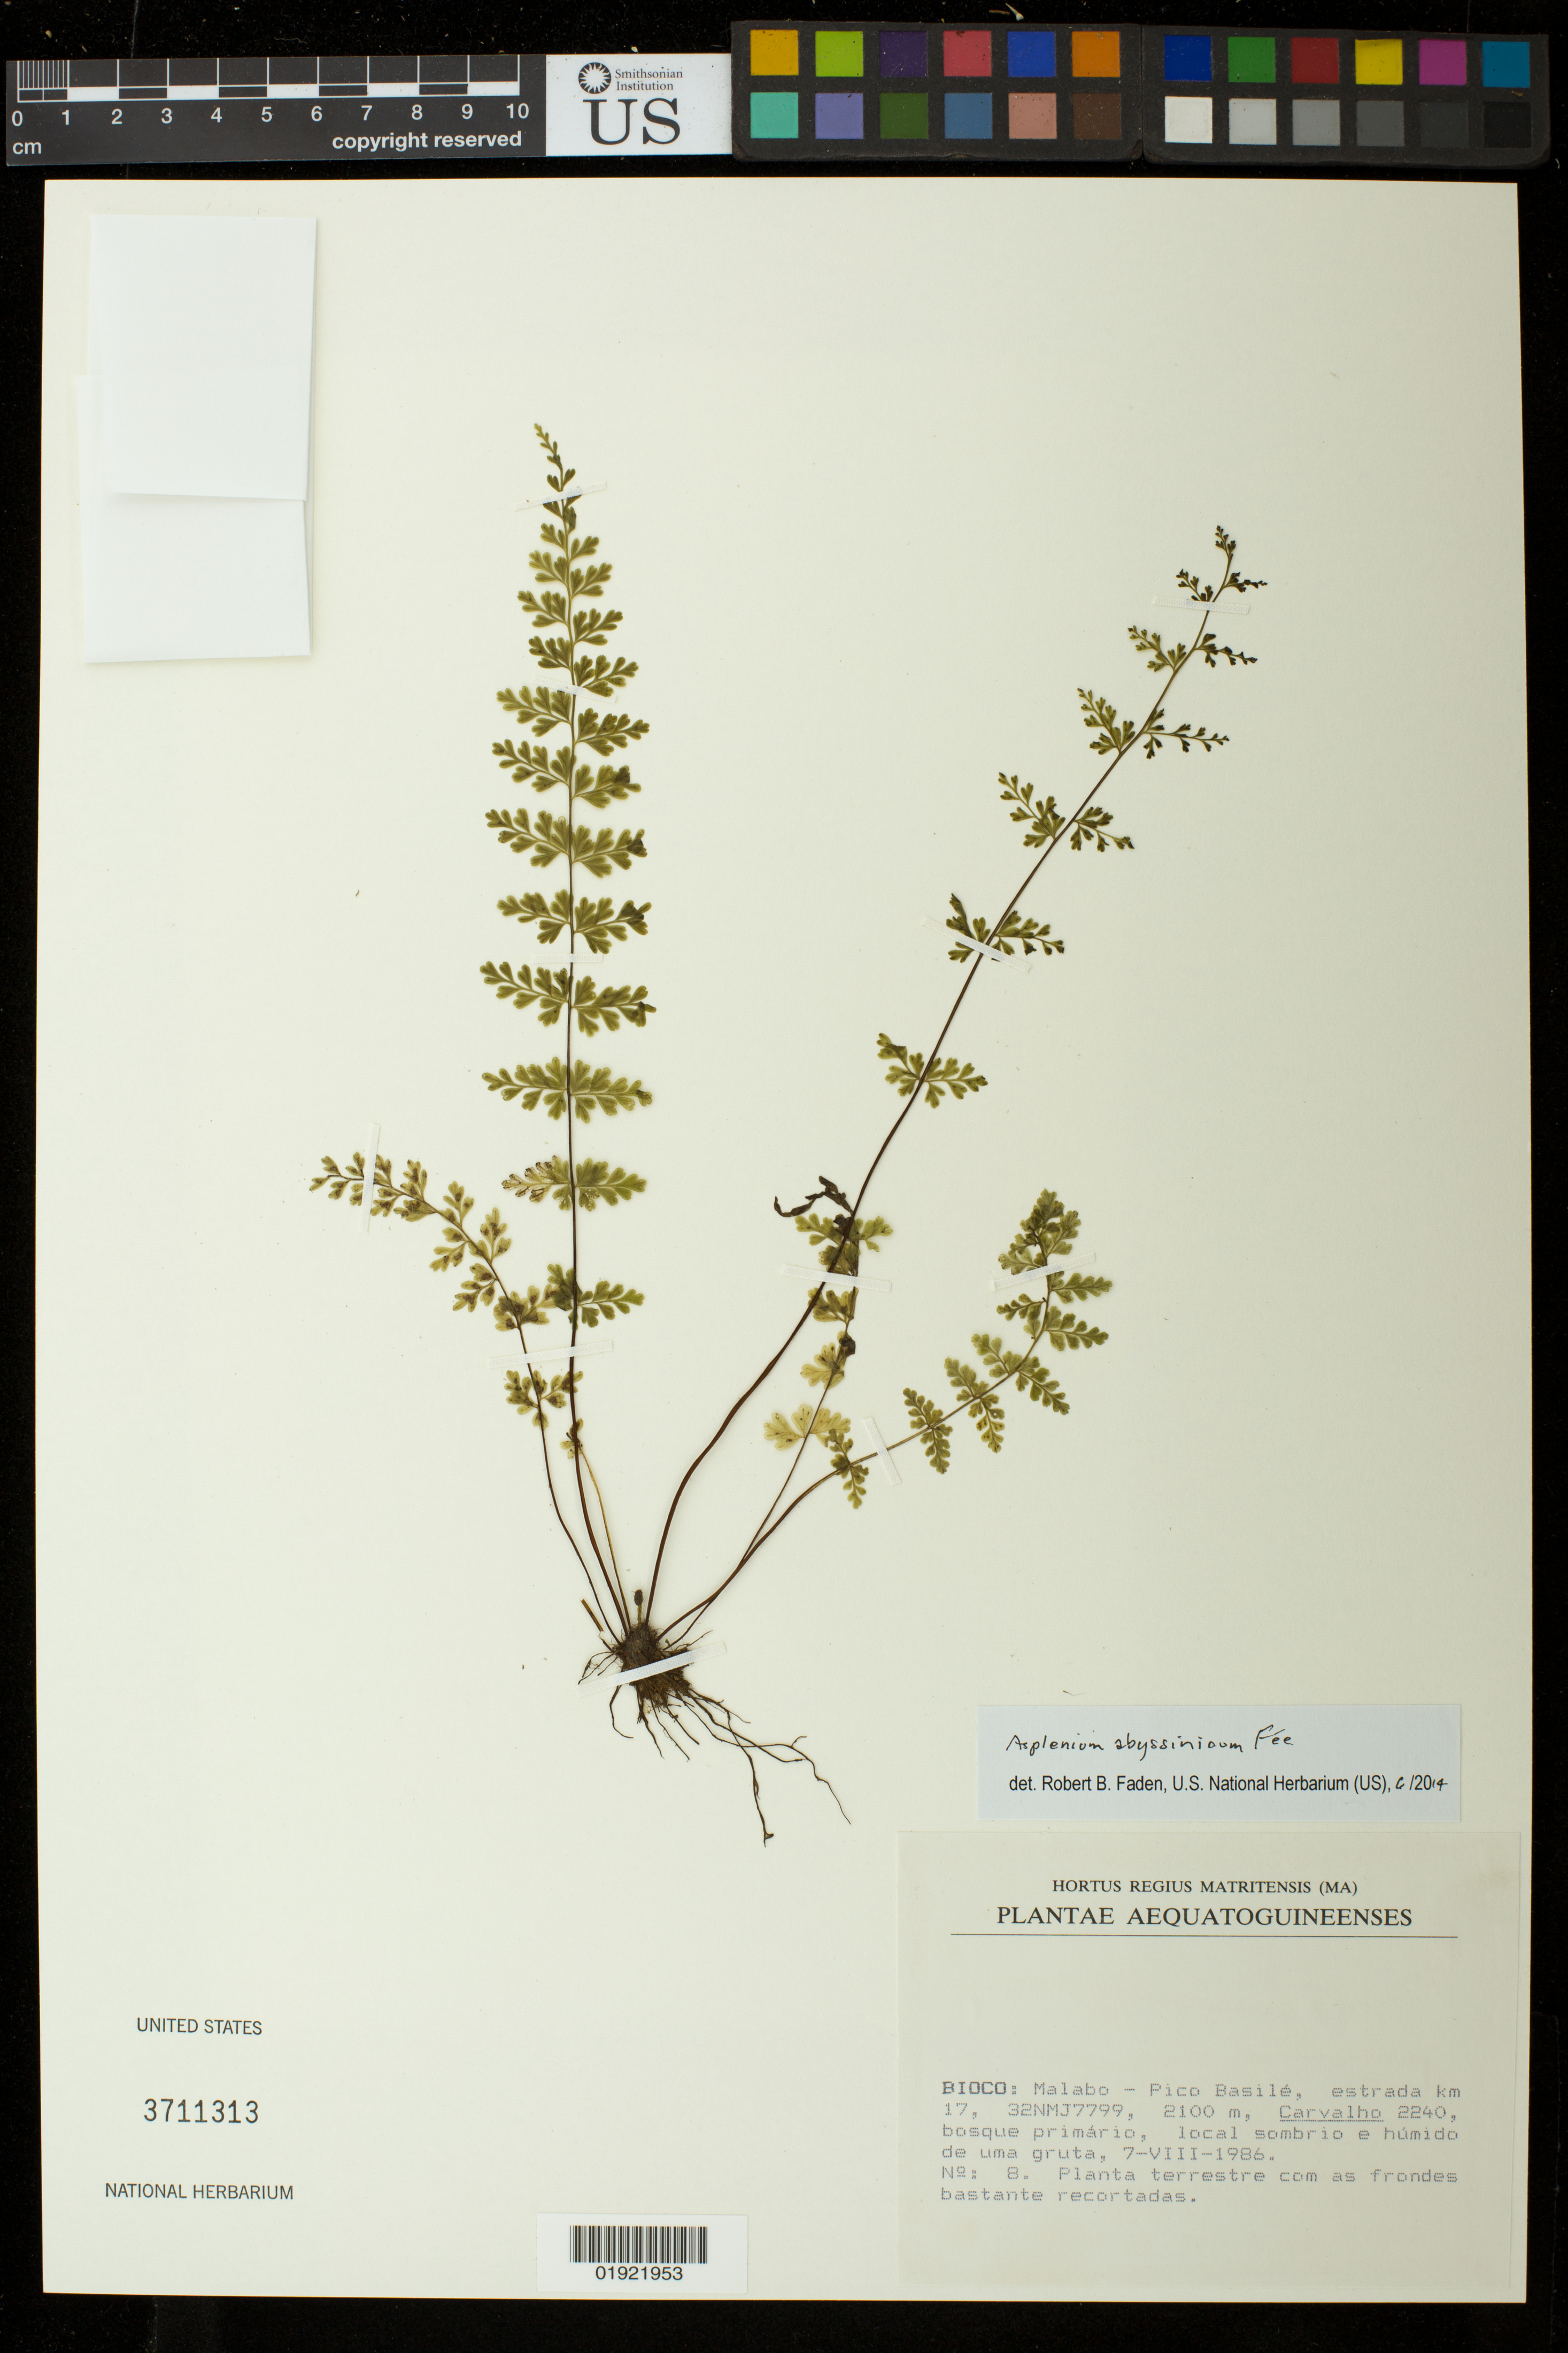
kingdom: Plantae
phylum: Tracheophyta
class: Polypodiopsida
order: Polypodiales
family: Aspleniaceae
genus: Asplenium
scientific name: Asplenium abyssinicum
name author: Fée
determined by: Faden, Robert B., (US), Smithsonian Institution - National Museum of Natural History (UNITED STATES)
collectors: Carvalho, --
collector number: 2240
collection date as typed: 7-VIII-1986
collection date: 1986-08-07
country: Equatorial Guinea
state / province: Bioko Norte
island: Bioko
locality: Malabo-Pico Basile, estrada km 17, 32NMJ7799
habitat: bosque primario, local sombrio e humido de uma gruta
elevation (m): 2100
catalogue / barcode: US 3711313